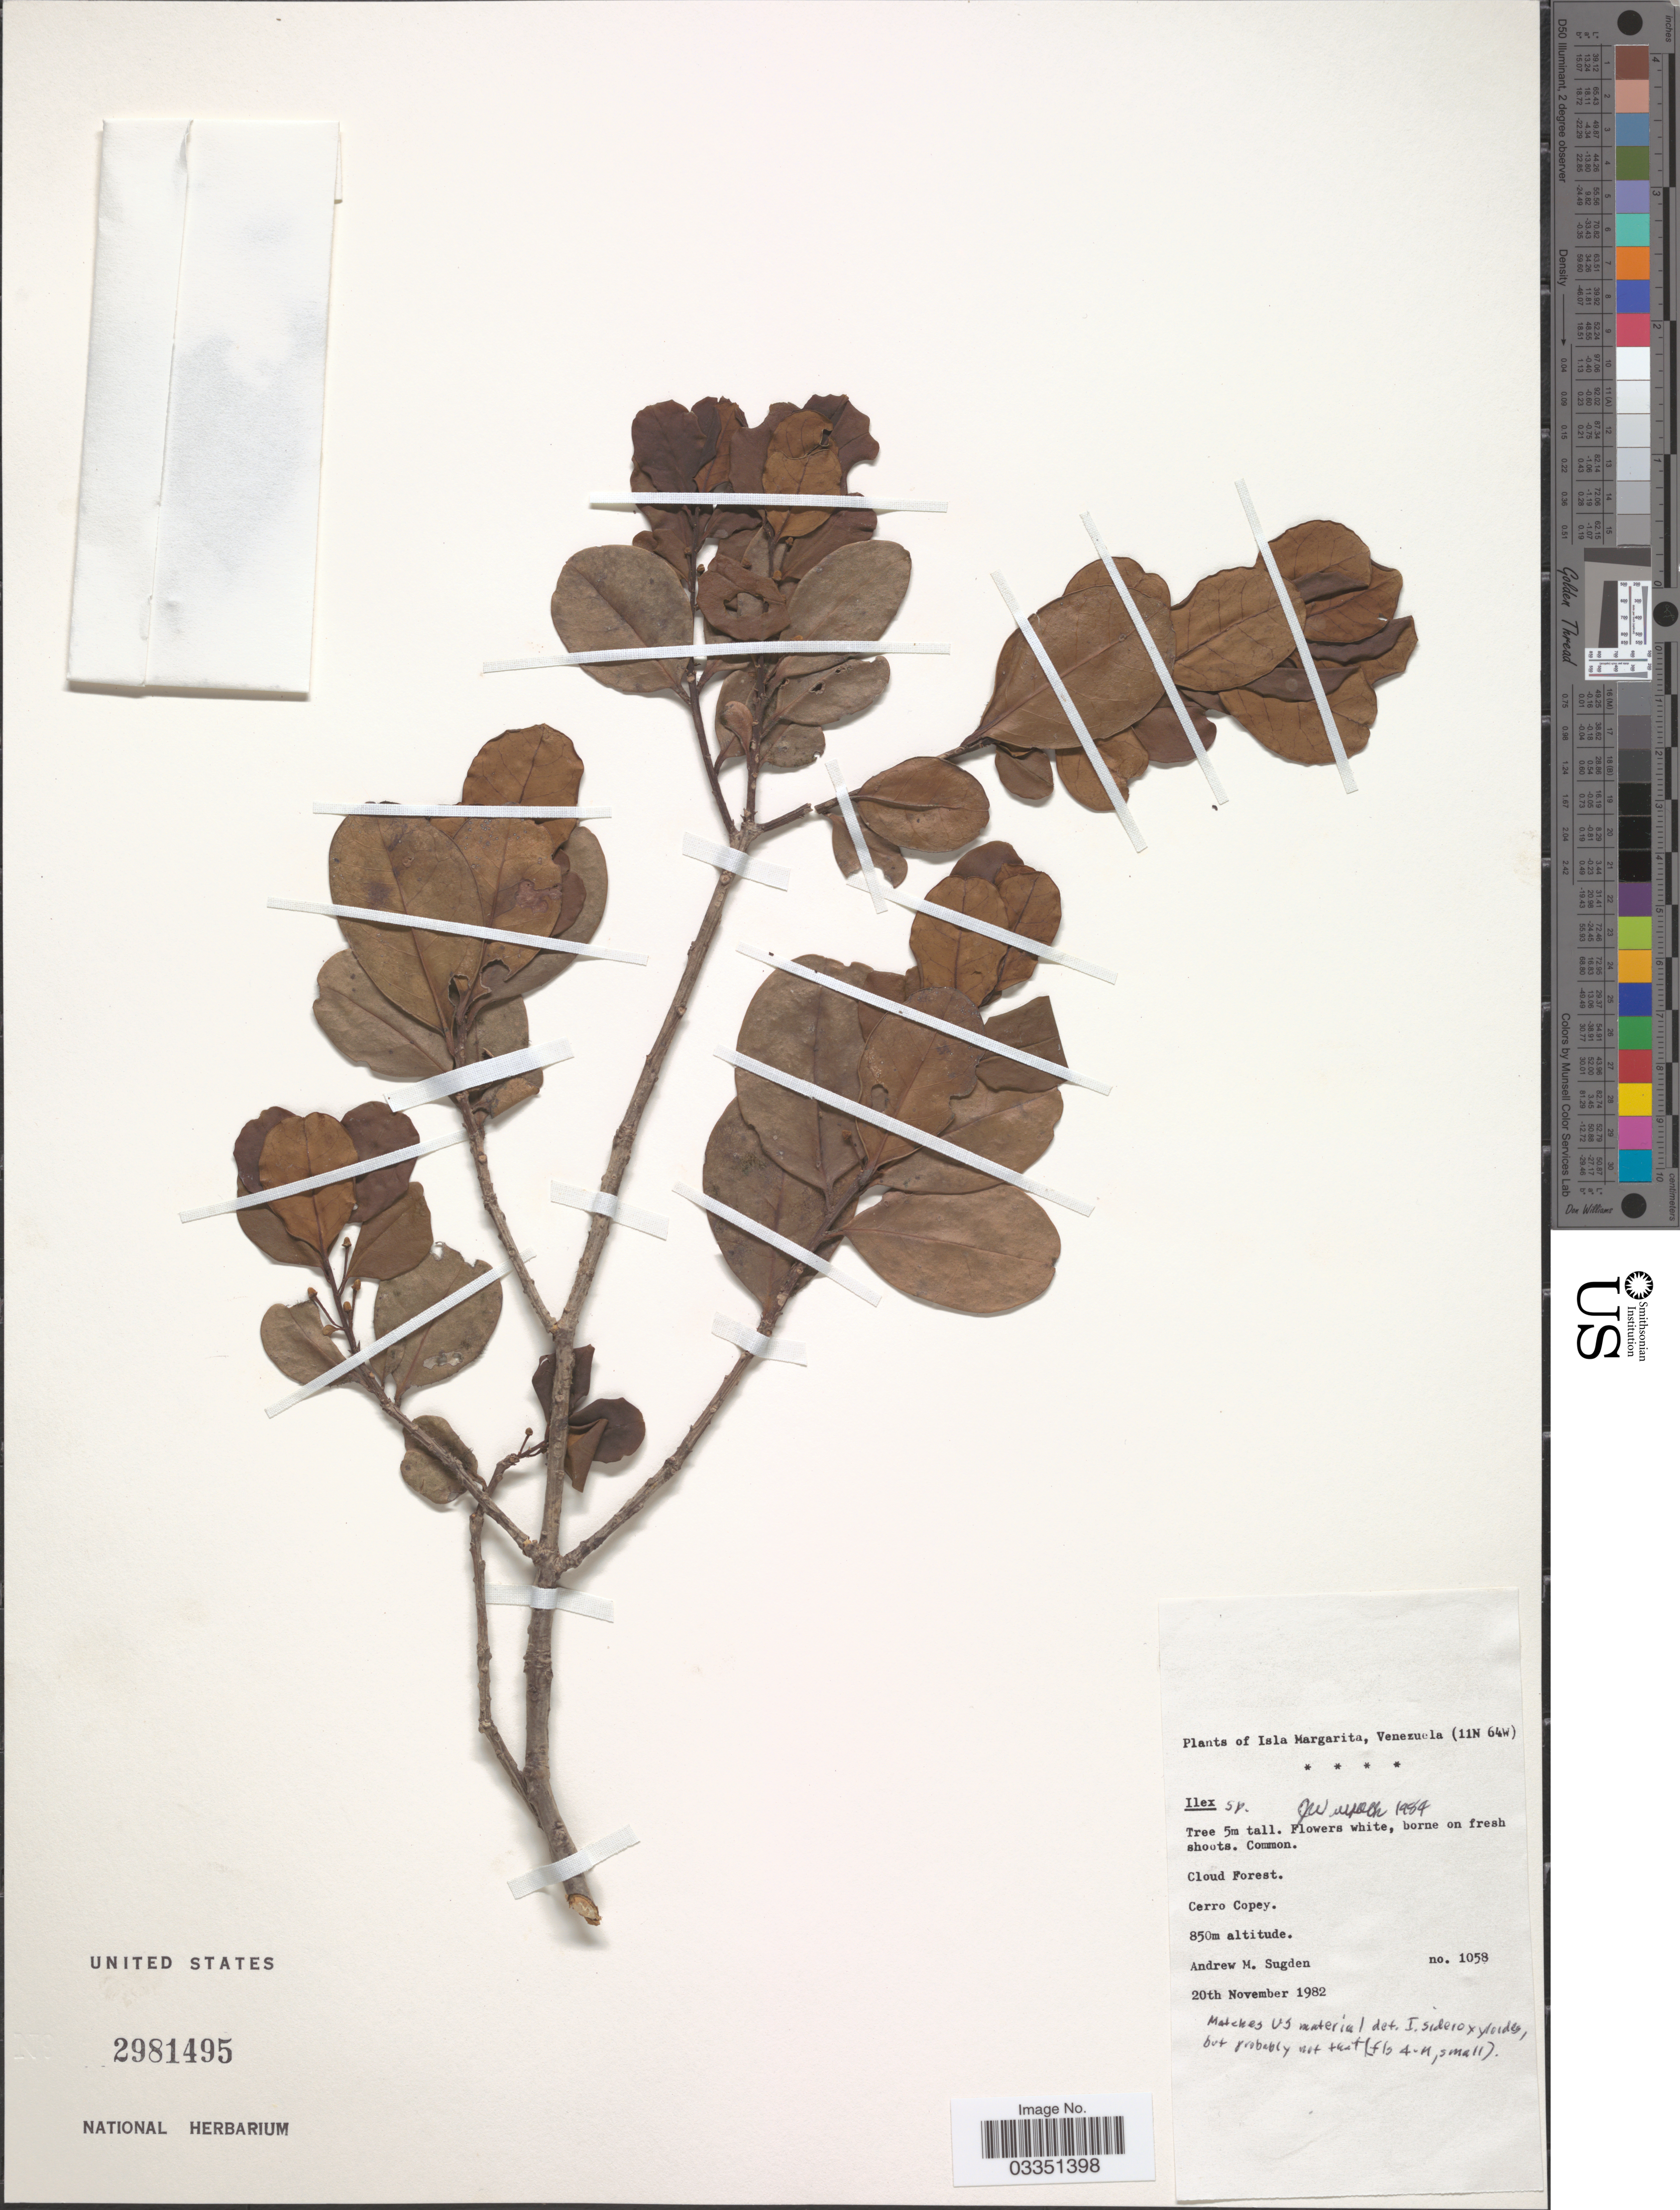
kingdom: Plantae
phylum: Tracheophyta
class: Magnoliopsida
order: Aquifoliales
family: Aquifoliaceae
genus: Ilex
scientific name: Ilex sp.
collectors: A. Sugden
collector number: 1058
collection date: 1982-11-20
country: Venezuela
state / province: Nueva Esparta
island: Margarita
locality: Isla Margarita. Cerro Copey.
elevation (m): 850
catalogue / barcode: US 2981495